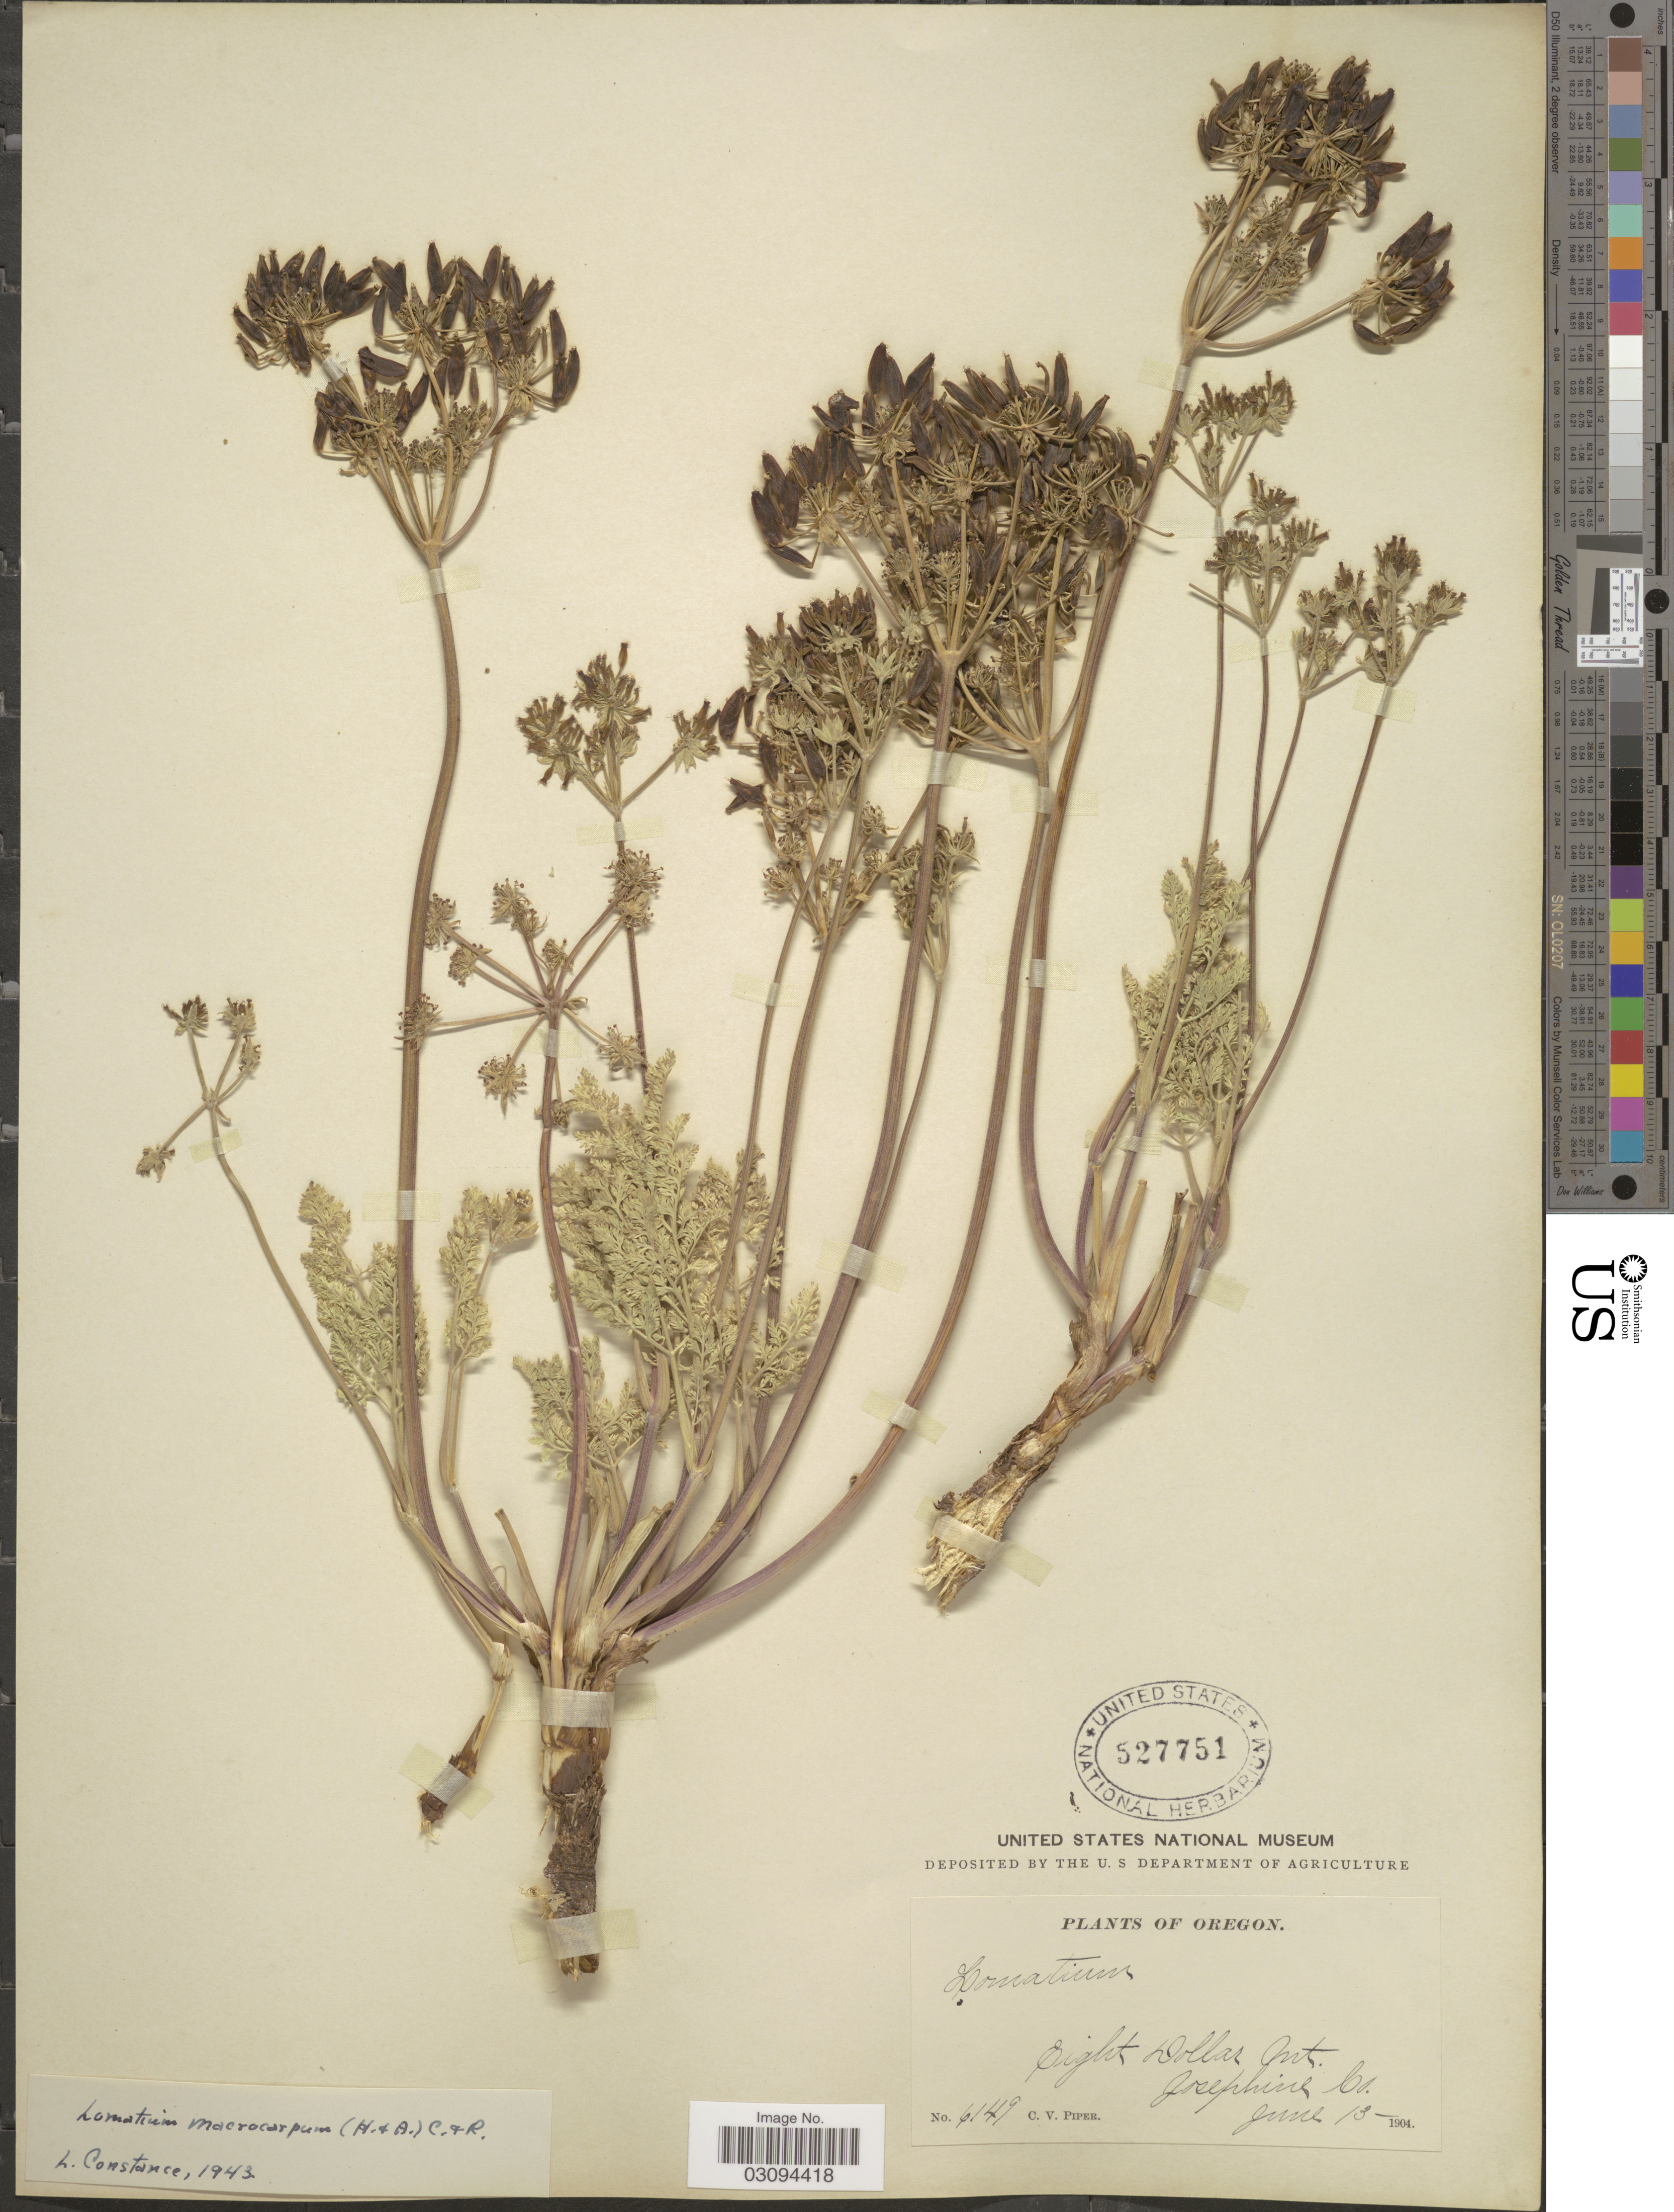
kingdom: Plantae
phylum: Tracheophyta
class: Magnoliopsida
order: Apiales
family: Apiaceae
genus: Lomatium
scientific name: Lomatium macrocarpum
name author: (Hook. et al.) J.M. Coult. & Rose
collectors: C. V. Piper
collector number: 6149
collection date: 1904-06-13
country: United States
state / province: Oregon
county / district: Josephine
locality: Eight Dollar Mt. Josephine Co.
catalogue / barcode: US 527751